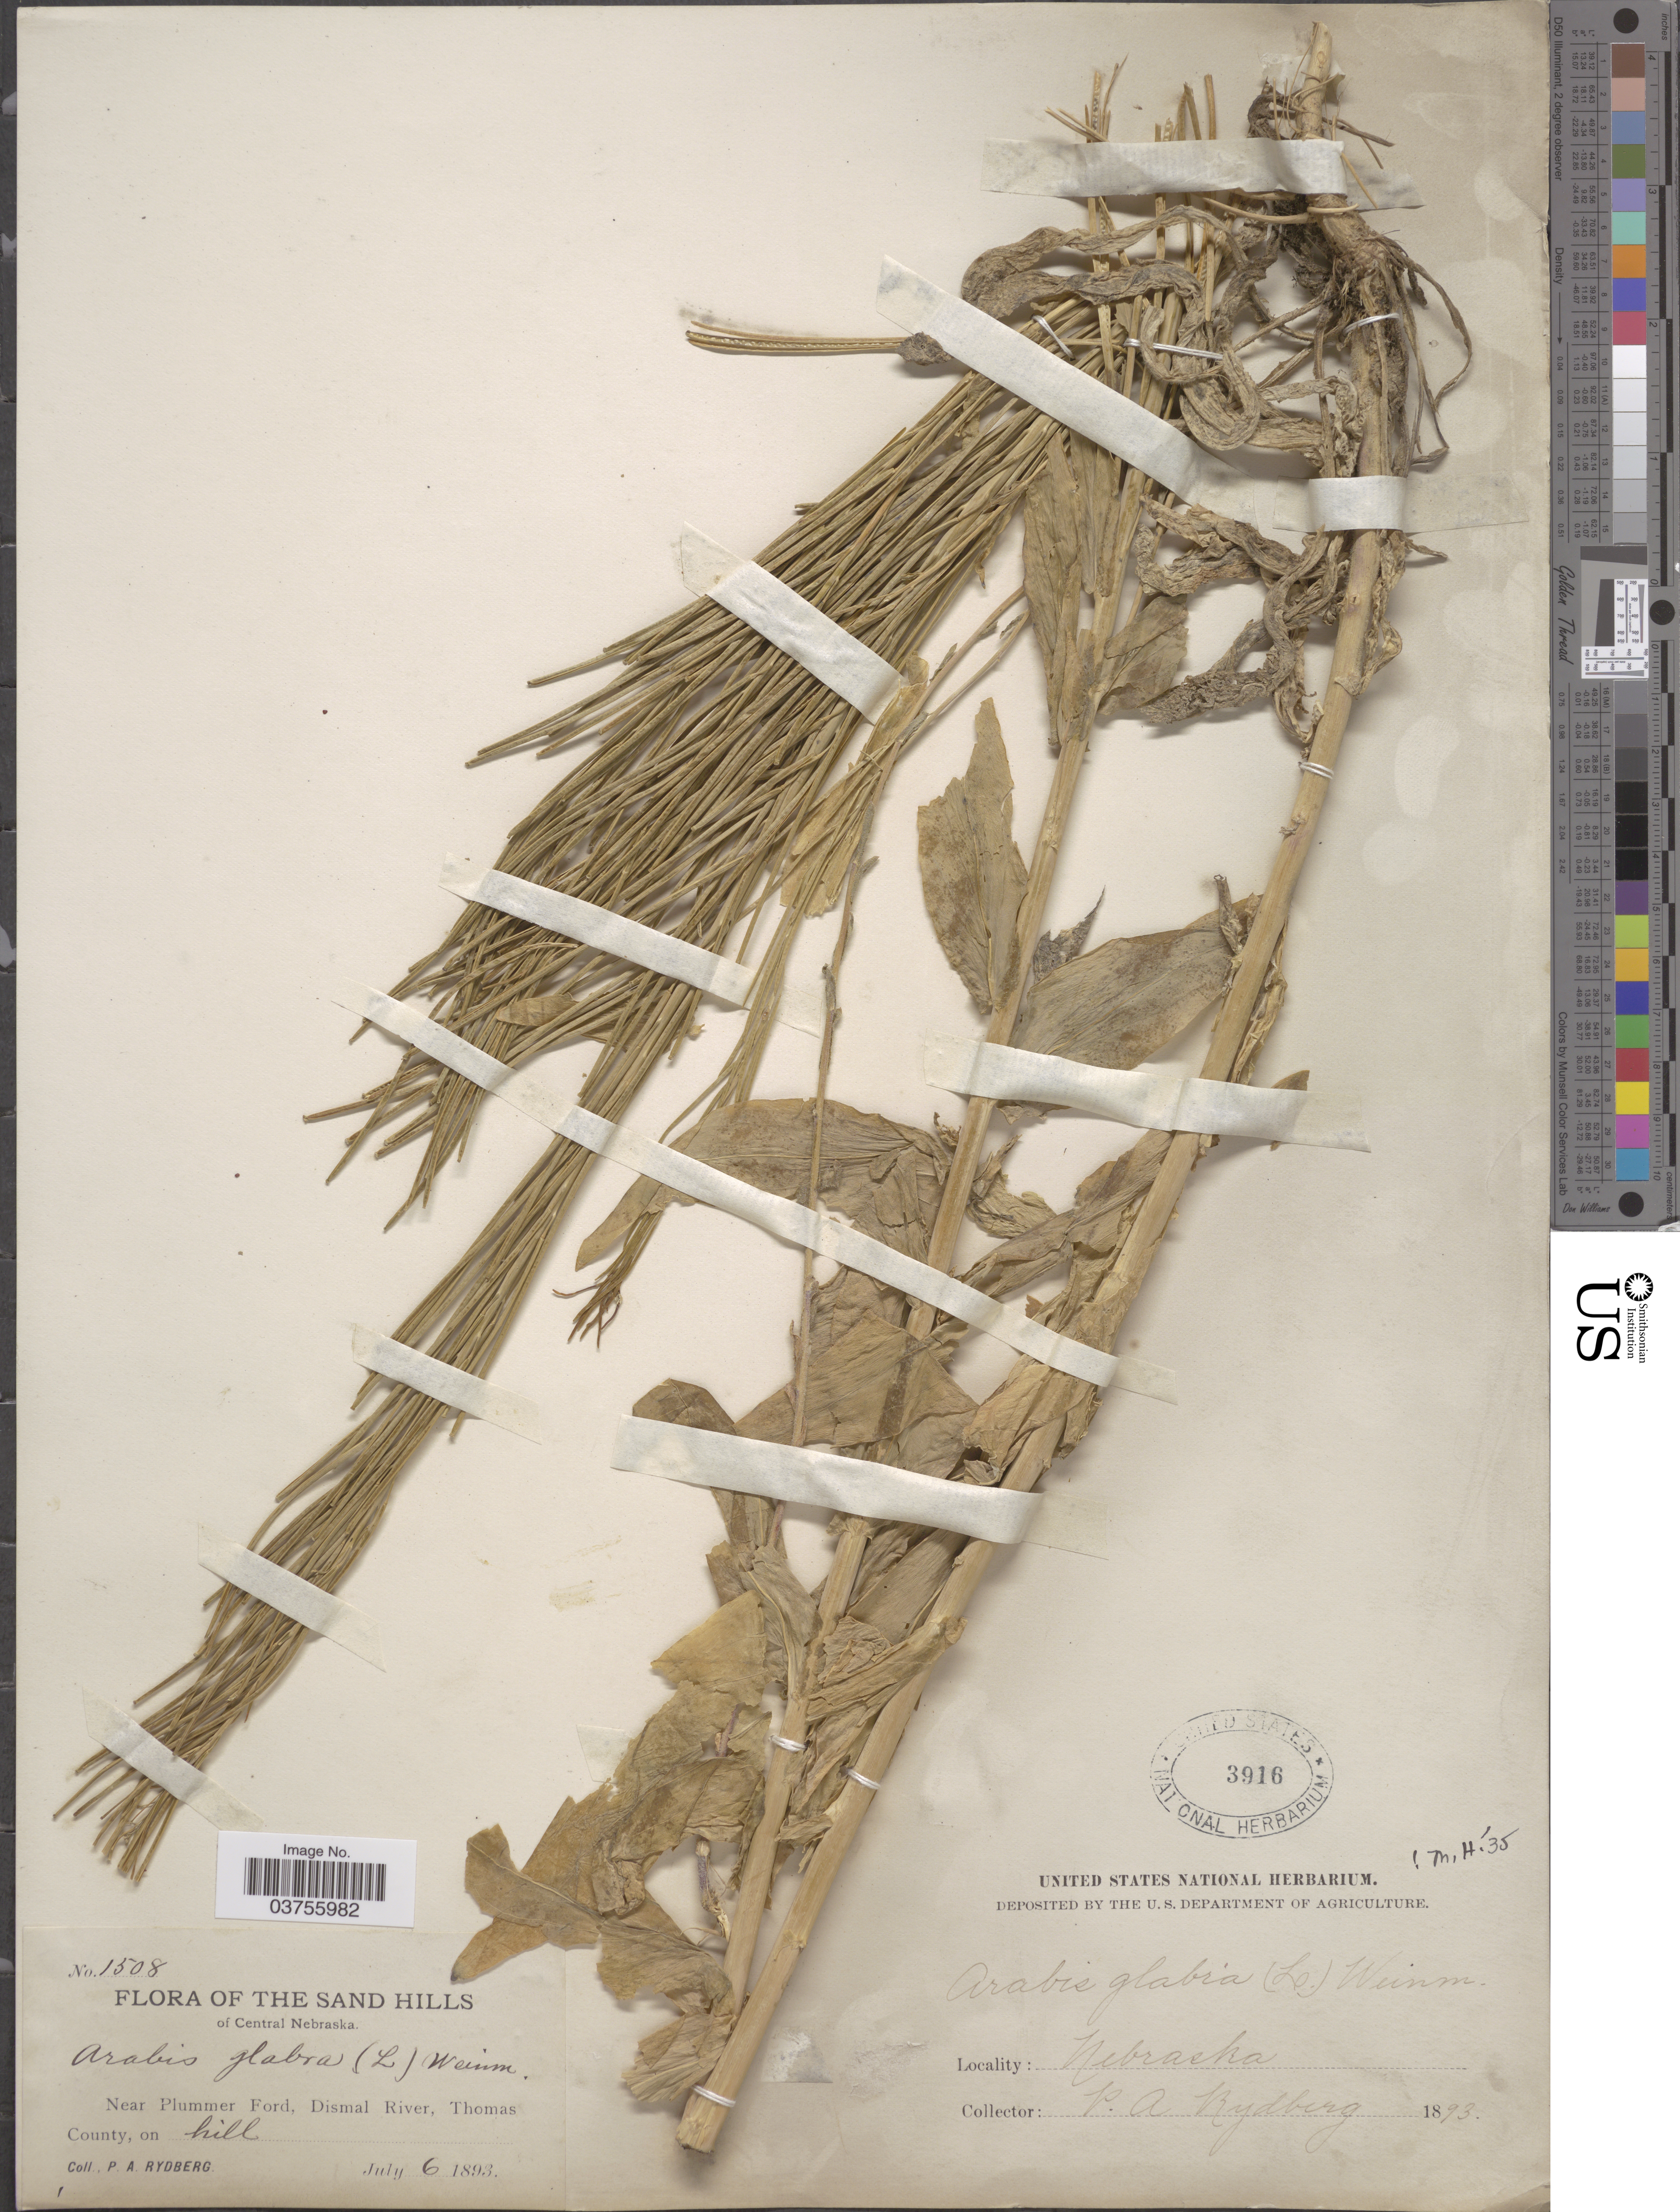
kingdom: Plantae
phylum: Tracheophyta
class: Magnoliopsida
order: Brassicales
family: Brassicaceae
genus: Turritis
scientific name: Turritis glabra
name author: L.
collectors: P. A. Rydberg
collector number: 1508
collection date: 1893-07-06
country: United States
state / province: Nebraska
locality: The Sand Hills of Central Nebraska. Near Plummer Ford, Dismal River, Thomas County.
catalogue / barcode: US 3916